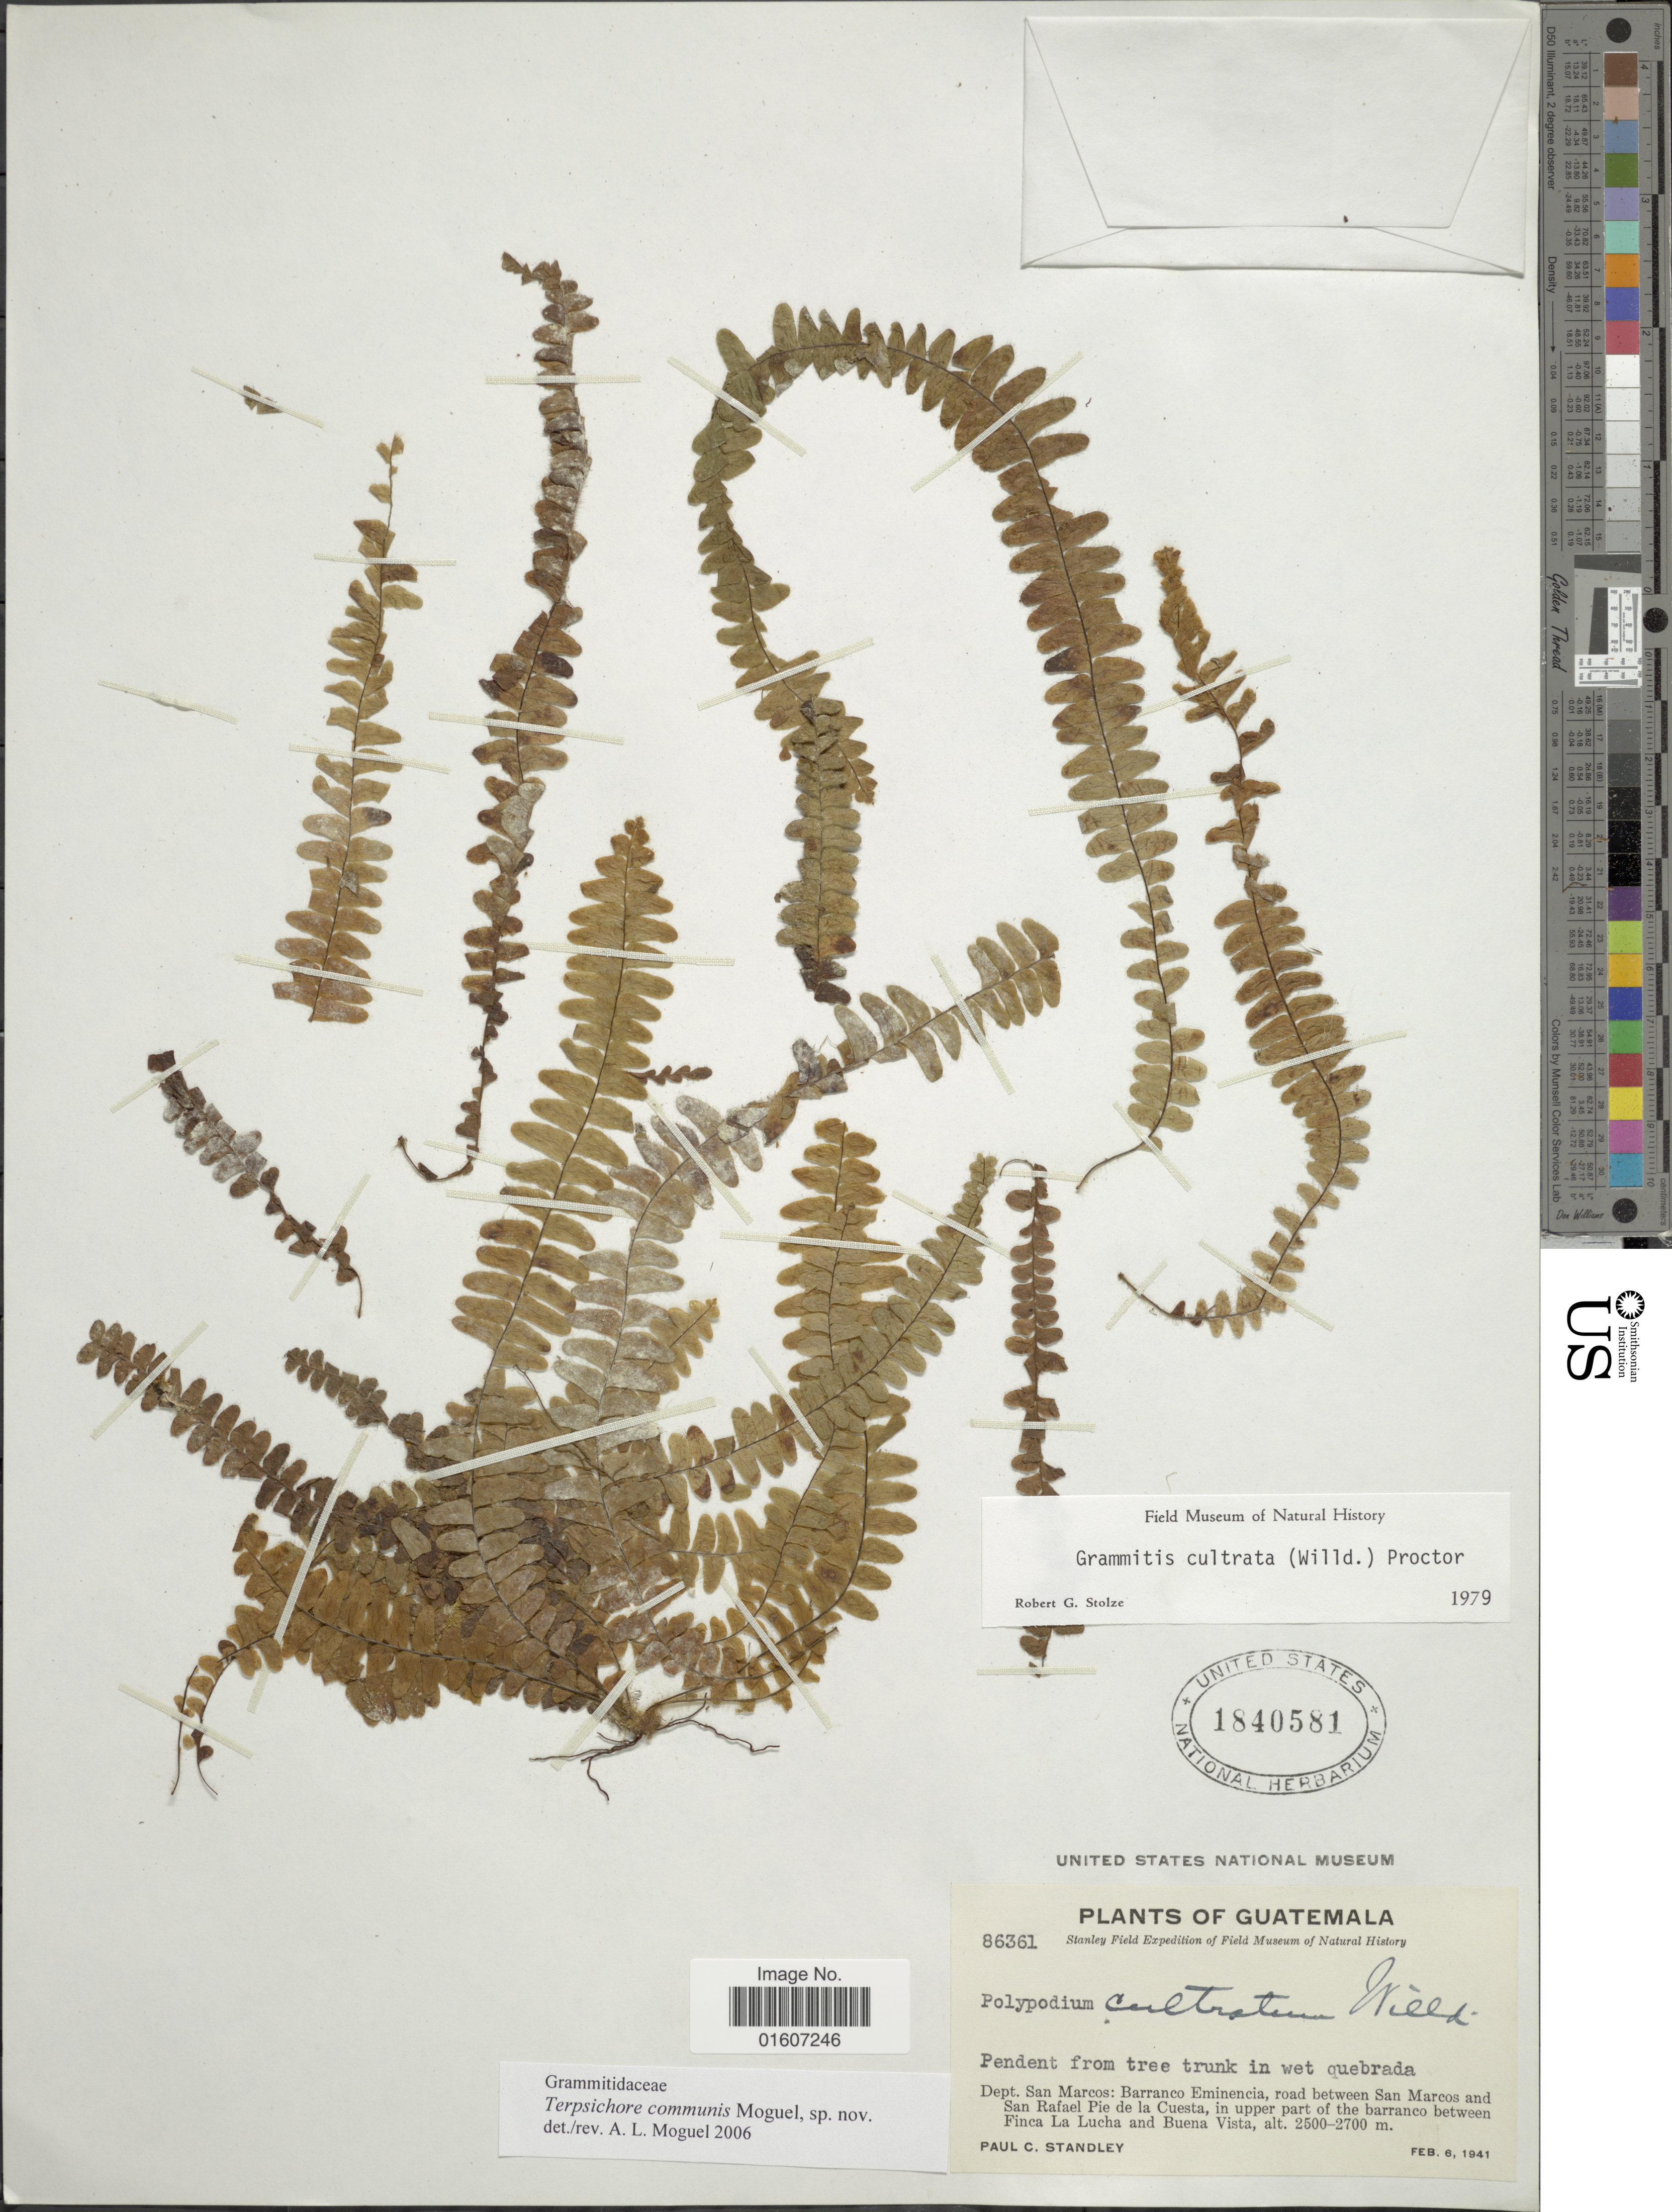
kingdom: Plantae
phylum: Tracheophyta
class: Polypodiopsida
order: Polypodiales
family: Polypodiaceae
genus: Terpsichore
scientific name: Terpsichore communis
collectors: P. C. Standley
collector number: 86361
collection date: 1941-02-06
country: Guatemala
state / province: San Marcos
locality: Dept. San Marcos: Barranco Eminencia, road between San Marcos and San Rafael Pie de la Cuesta, in upper part of the barranco between Finca La Lucha and Buena Vista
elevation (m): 2500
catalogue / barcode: US 1840581